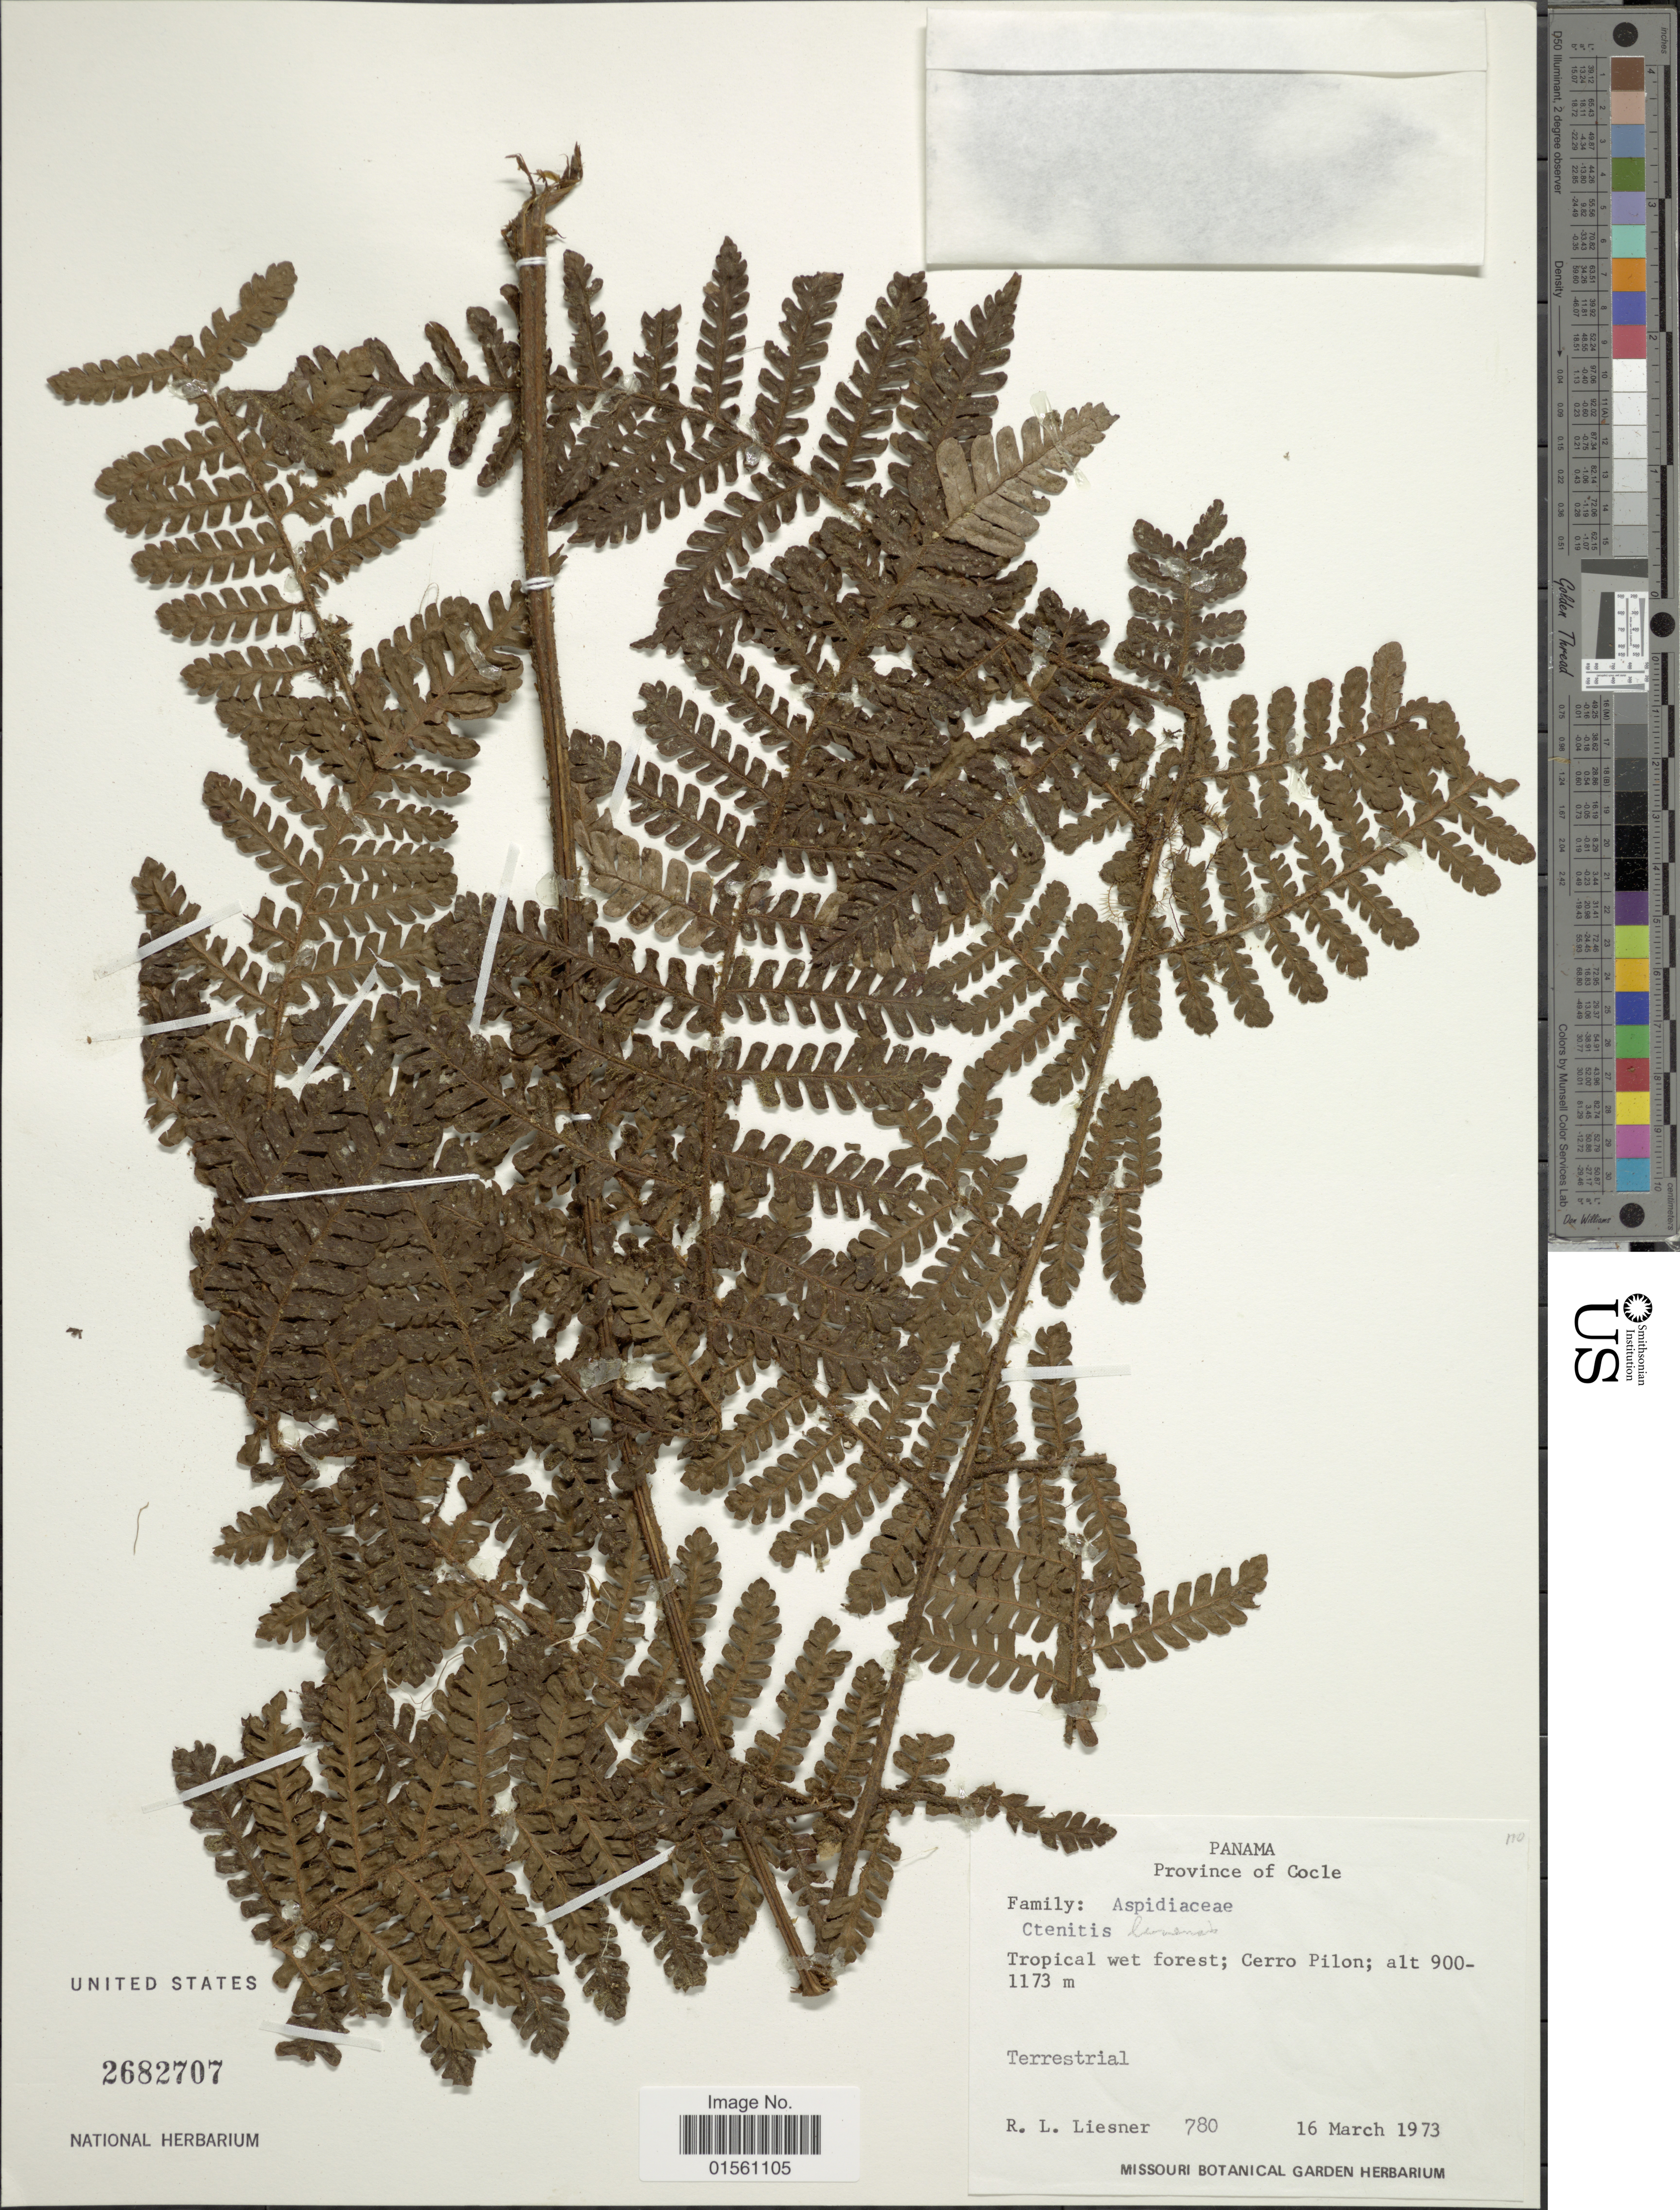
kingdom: Plantae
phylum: Tracheophyta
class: Polypodiopsida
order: Polypodiales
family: Dryopteridaceae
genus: Megalastrum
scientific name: Megalastrum lunense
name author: (Christ) A.R. Sm. & R.C. Moran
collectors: R. L. Liesner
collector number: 780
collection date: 1973-03-16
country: Panama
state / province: Coclé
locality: Panama, Province of Cocle, tropical wet forest, Cerro Pilon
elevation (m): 900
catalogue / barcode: US 2682707